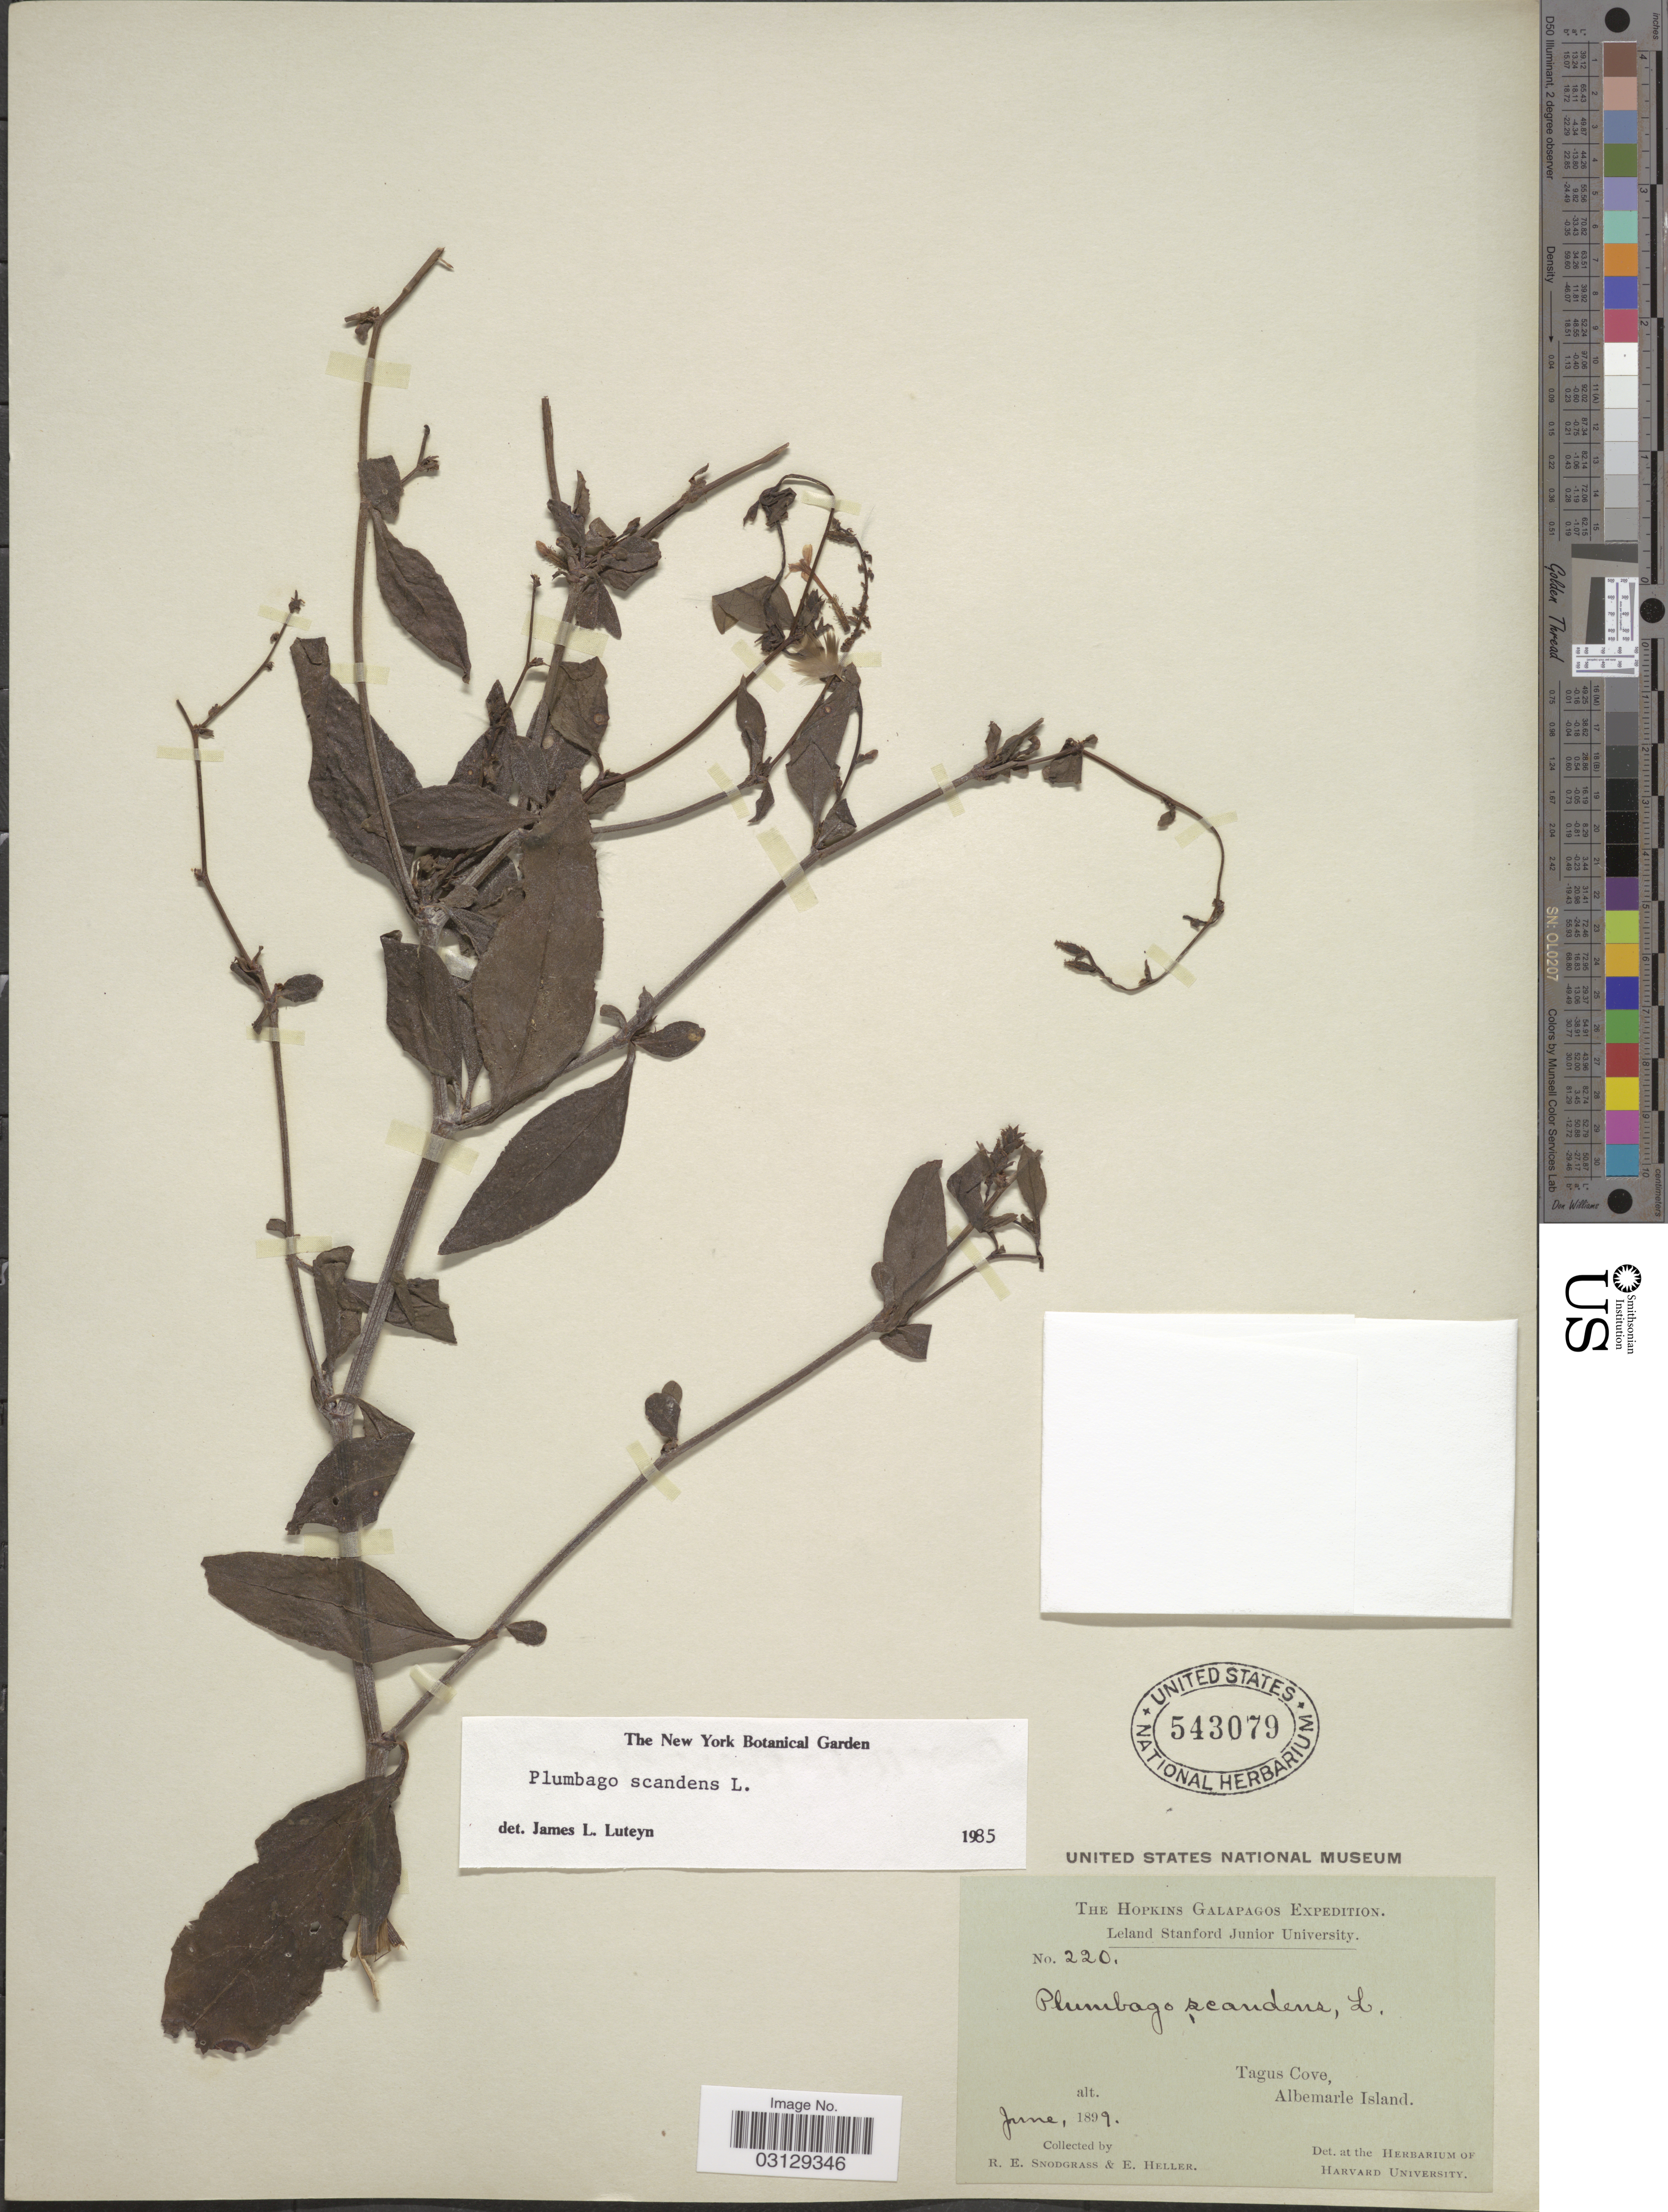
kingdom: Plantae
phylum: Tracheophyta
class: Magnoliopsida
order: Caryophyllales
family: Plumbaginaceae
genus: Plumbago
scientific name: Plumbago scandens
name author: L.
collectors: R. E. Snodgrass & E. Heller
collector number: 220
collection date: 1899-06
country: Ecuador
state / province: Colón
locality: Galapagos.Tagus Cove, Albemarle Islands.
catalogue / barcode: US 543079